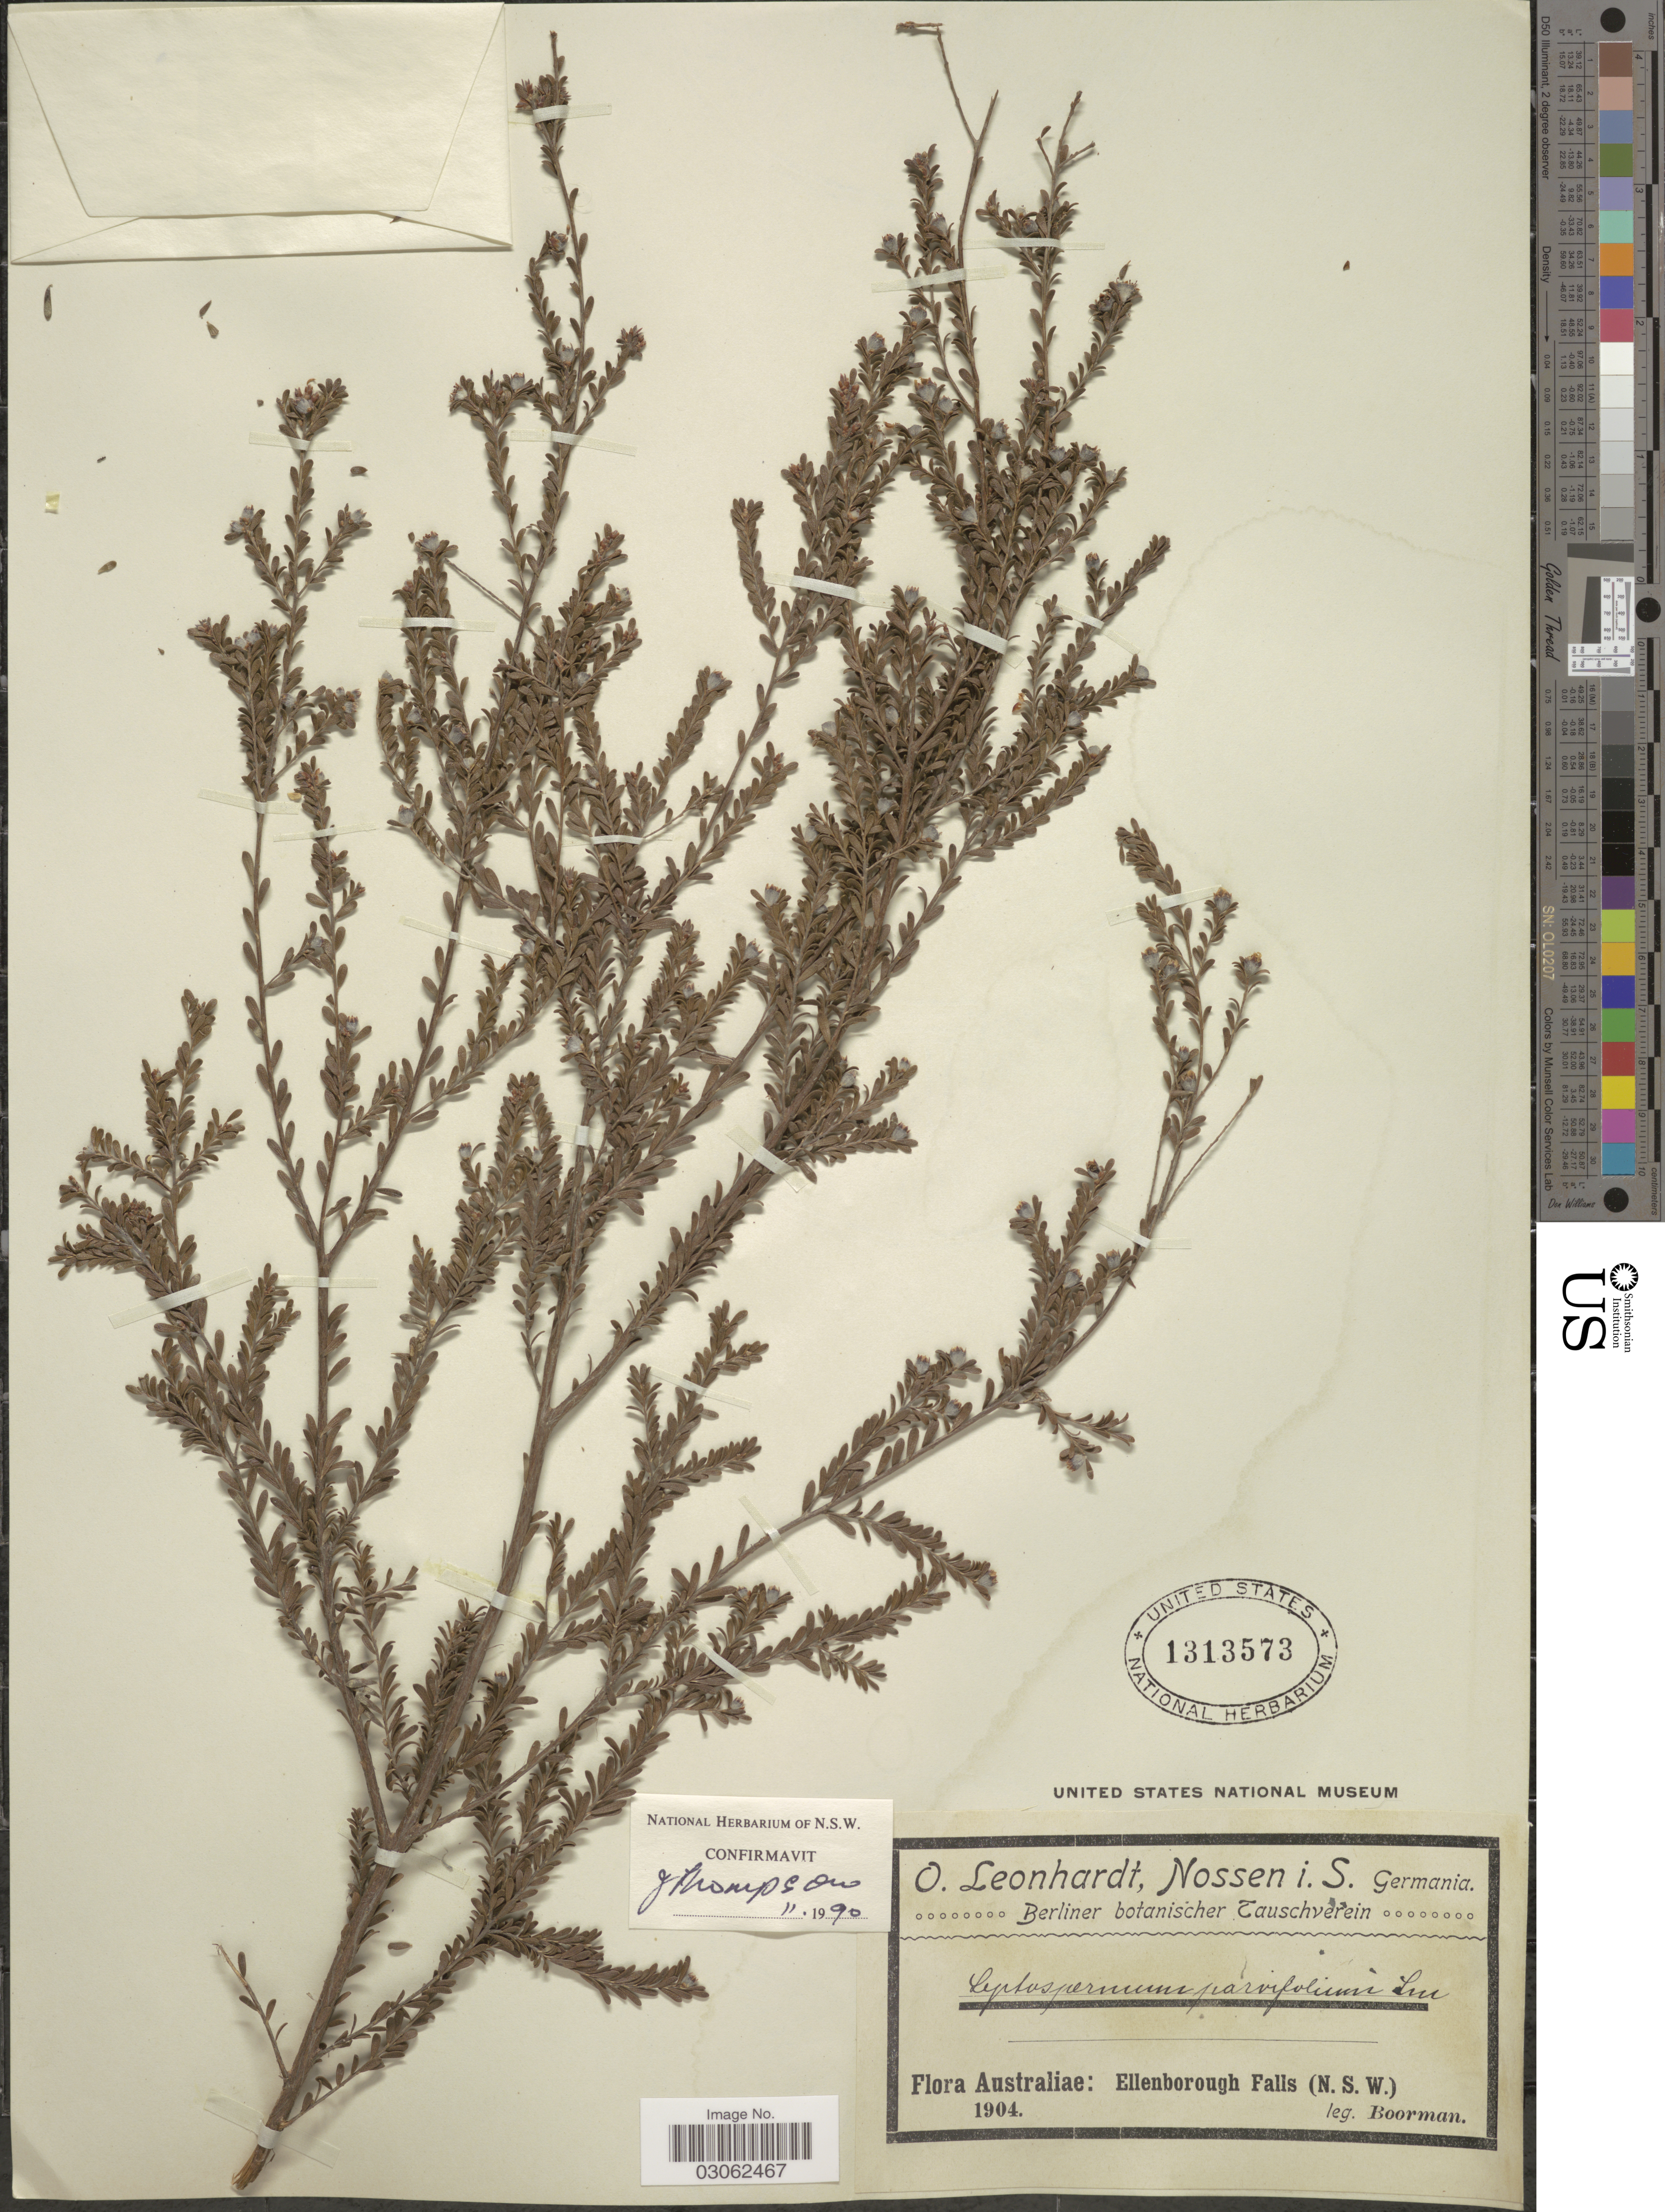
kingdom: Plantae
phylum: Tracheophyta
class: Magnoliopsida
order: Myrtales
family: Myrtaceae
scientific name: Gaudium parvifolium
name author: (Sm.) P.G. Wilson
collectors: -. Boorman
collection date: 1904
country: Australia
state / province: New South Wales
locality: Australiae: Ellenborough Falls (N. S. W.).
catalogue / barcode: US 1313573